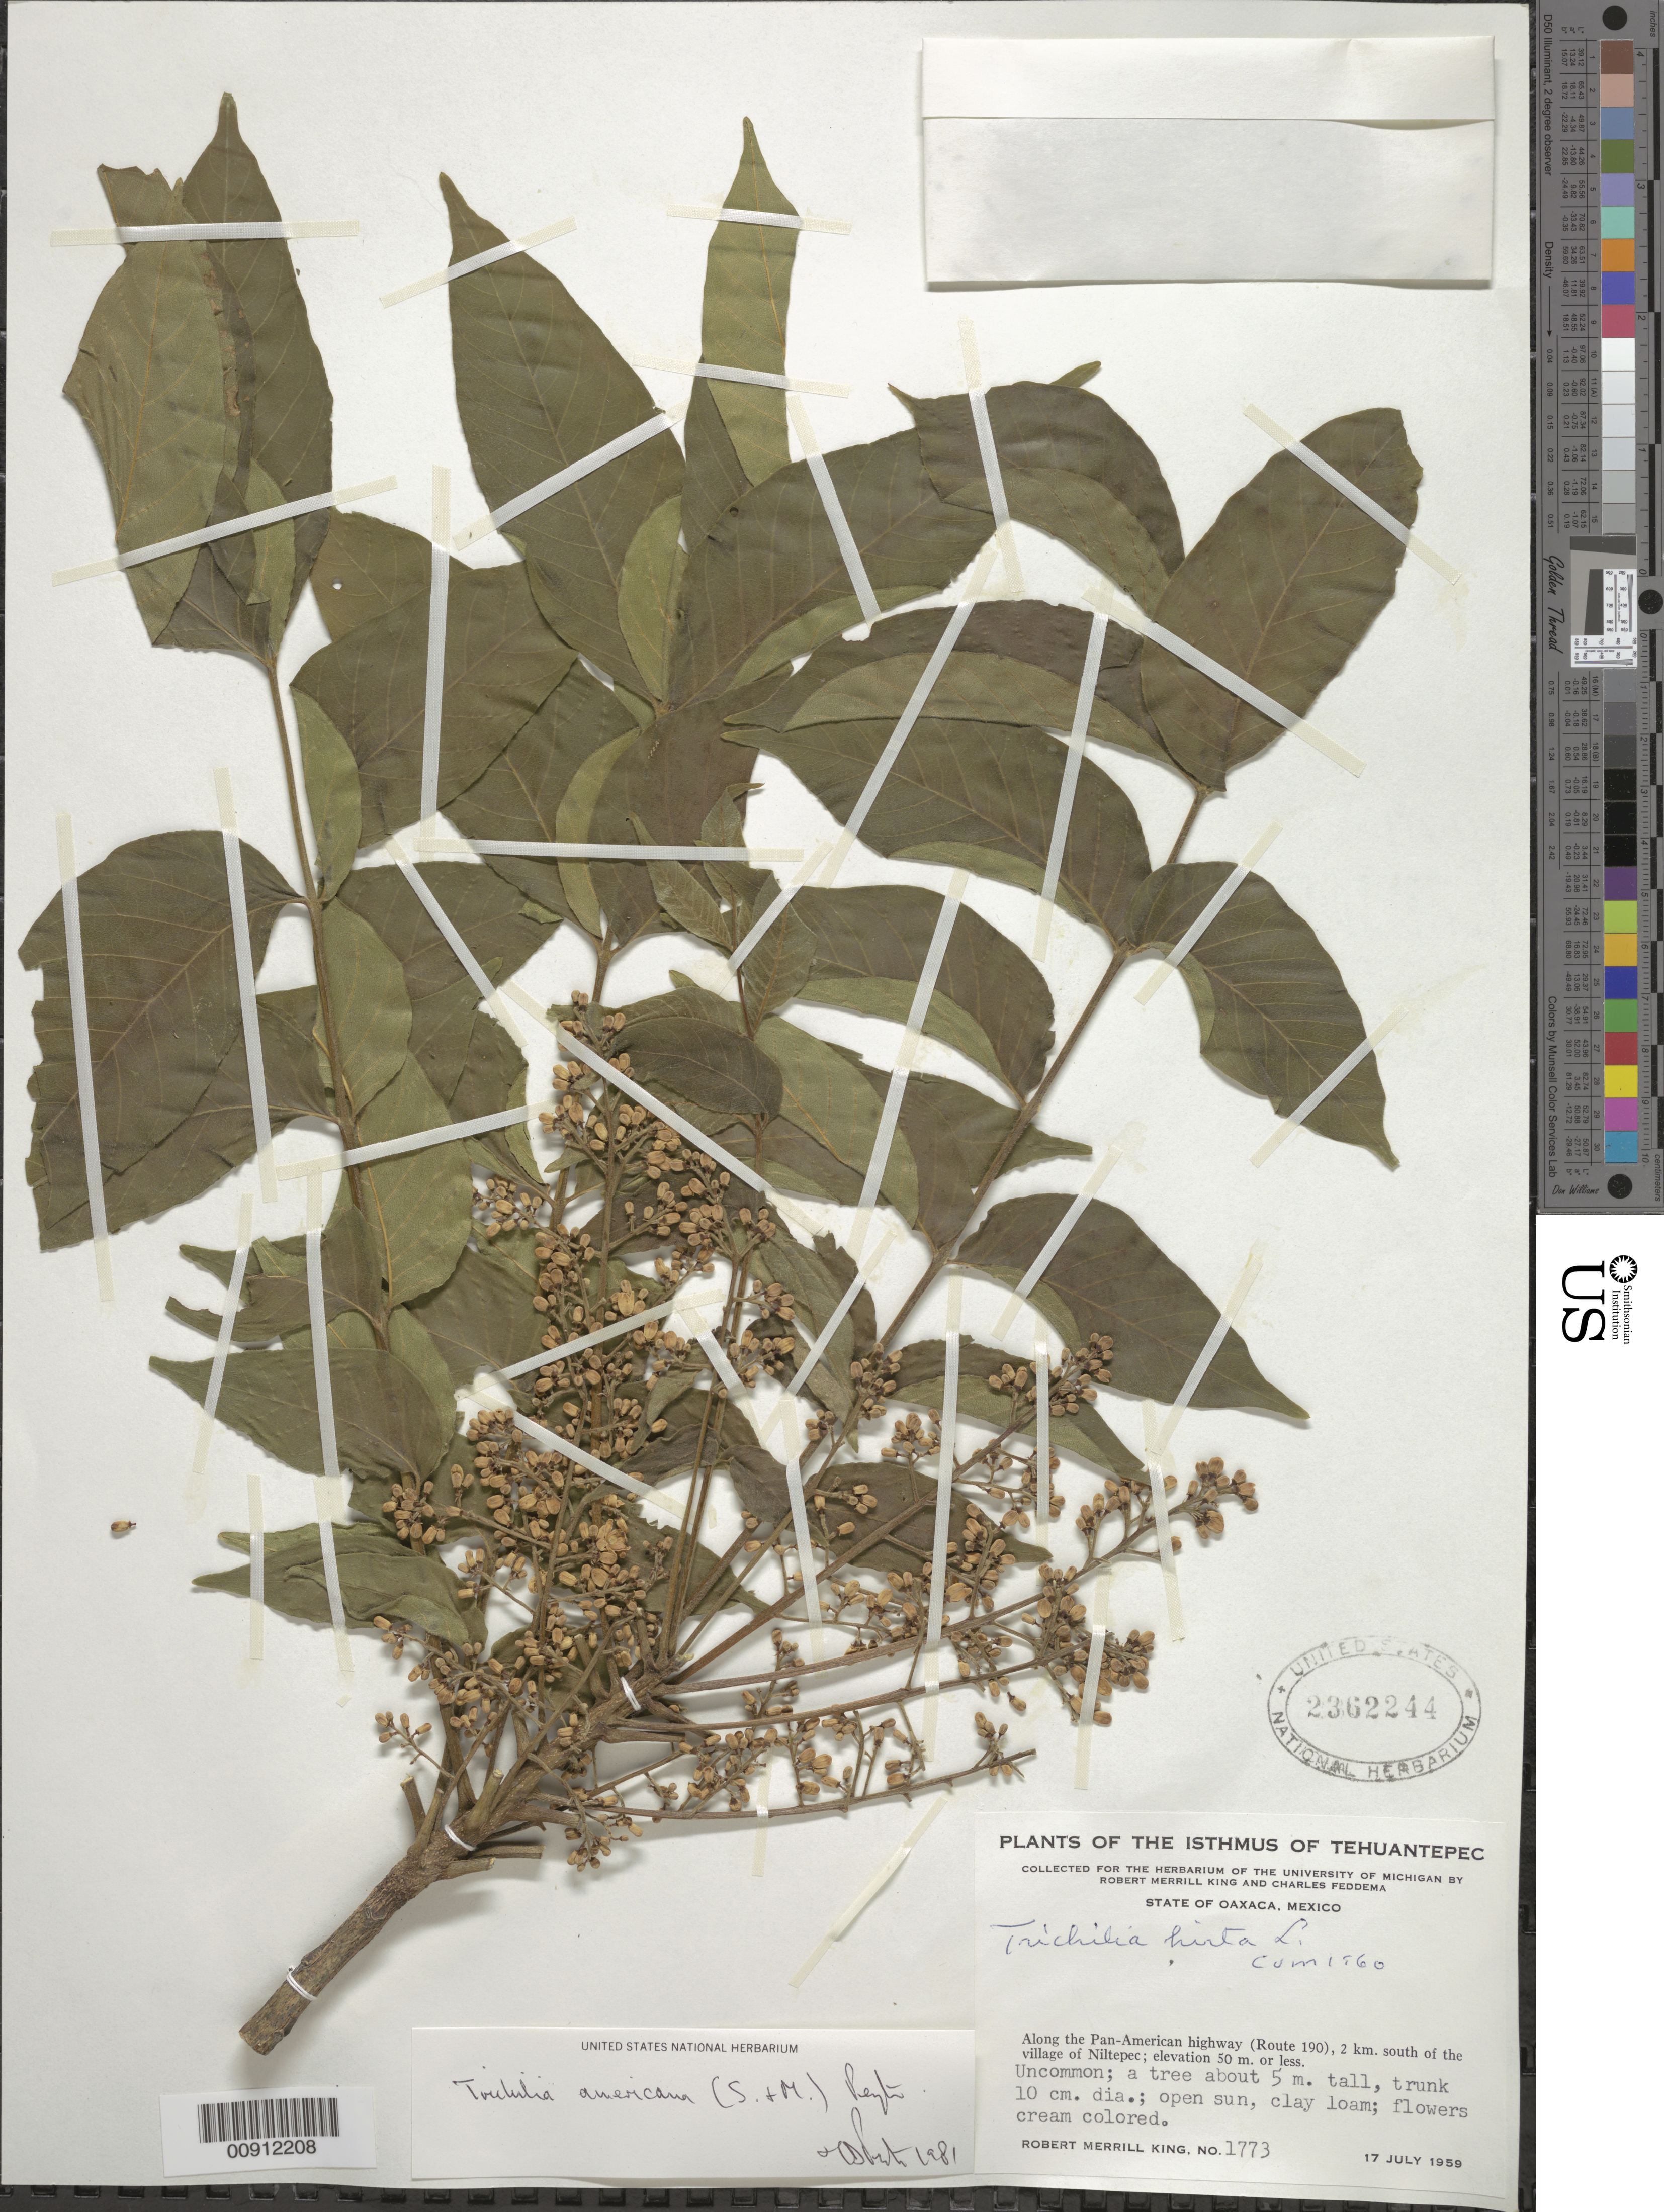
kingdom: Plantae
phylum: Tracheophyta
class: Magnoliopsida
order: Sapindales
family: Meliaceae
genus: Trichilia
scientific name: Trichilia americana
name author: (Sessé & Moc.) T.D. Penn.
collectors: R. M. King & C. Feddema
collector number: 1773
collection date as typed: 17 Jul 1959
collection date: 1959-07-17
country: Mexico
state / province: Oaxaca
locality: Along Pan-American highway (Route 190), 2 km. south of the village of Niltepec.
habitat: Open sun, clay loam.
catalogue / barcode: US 2362244